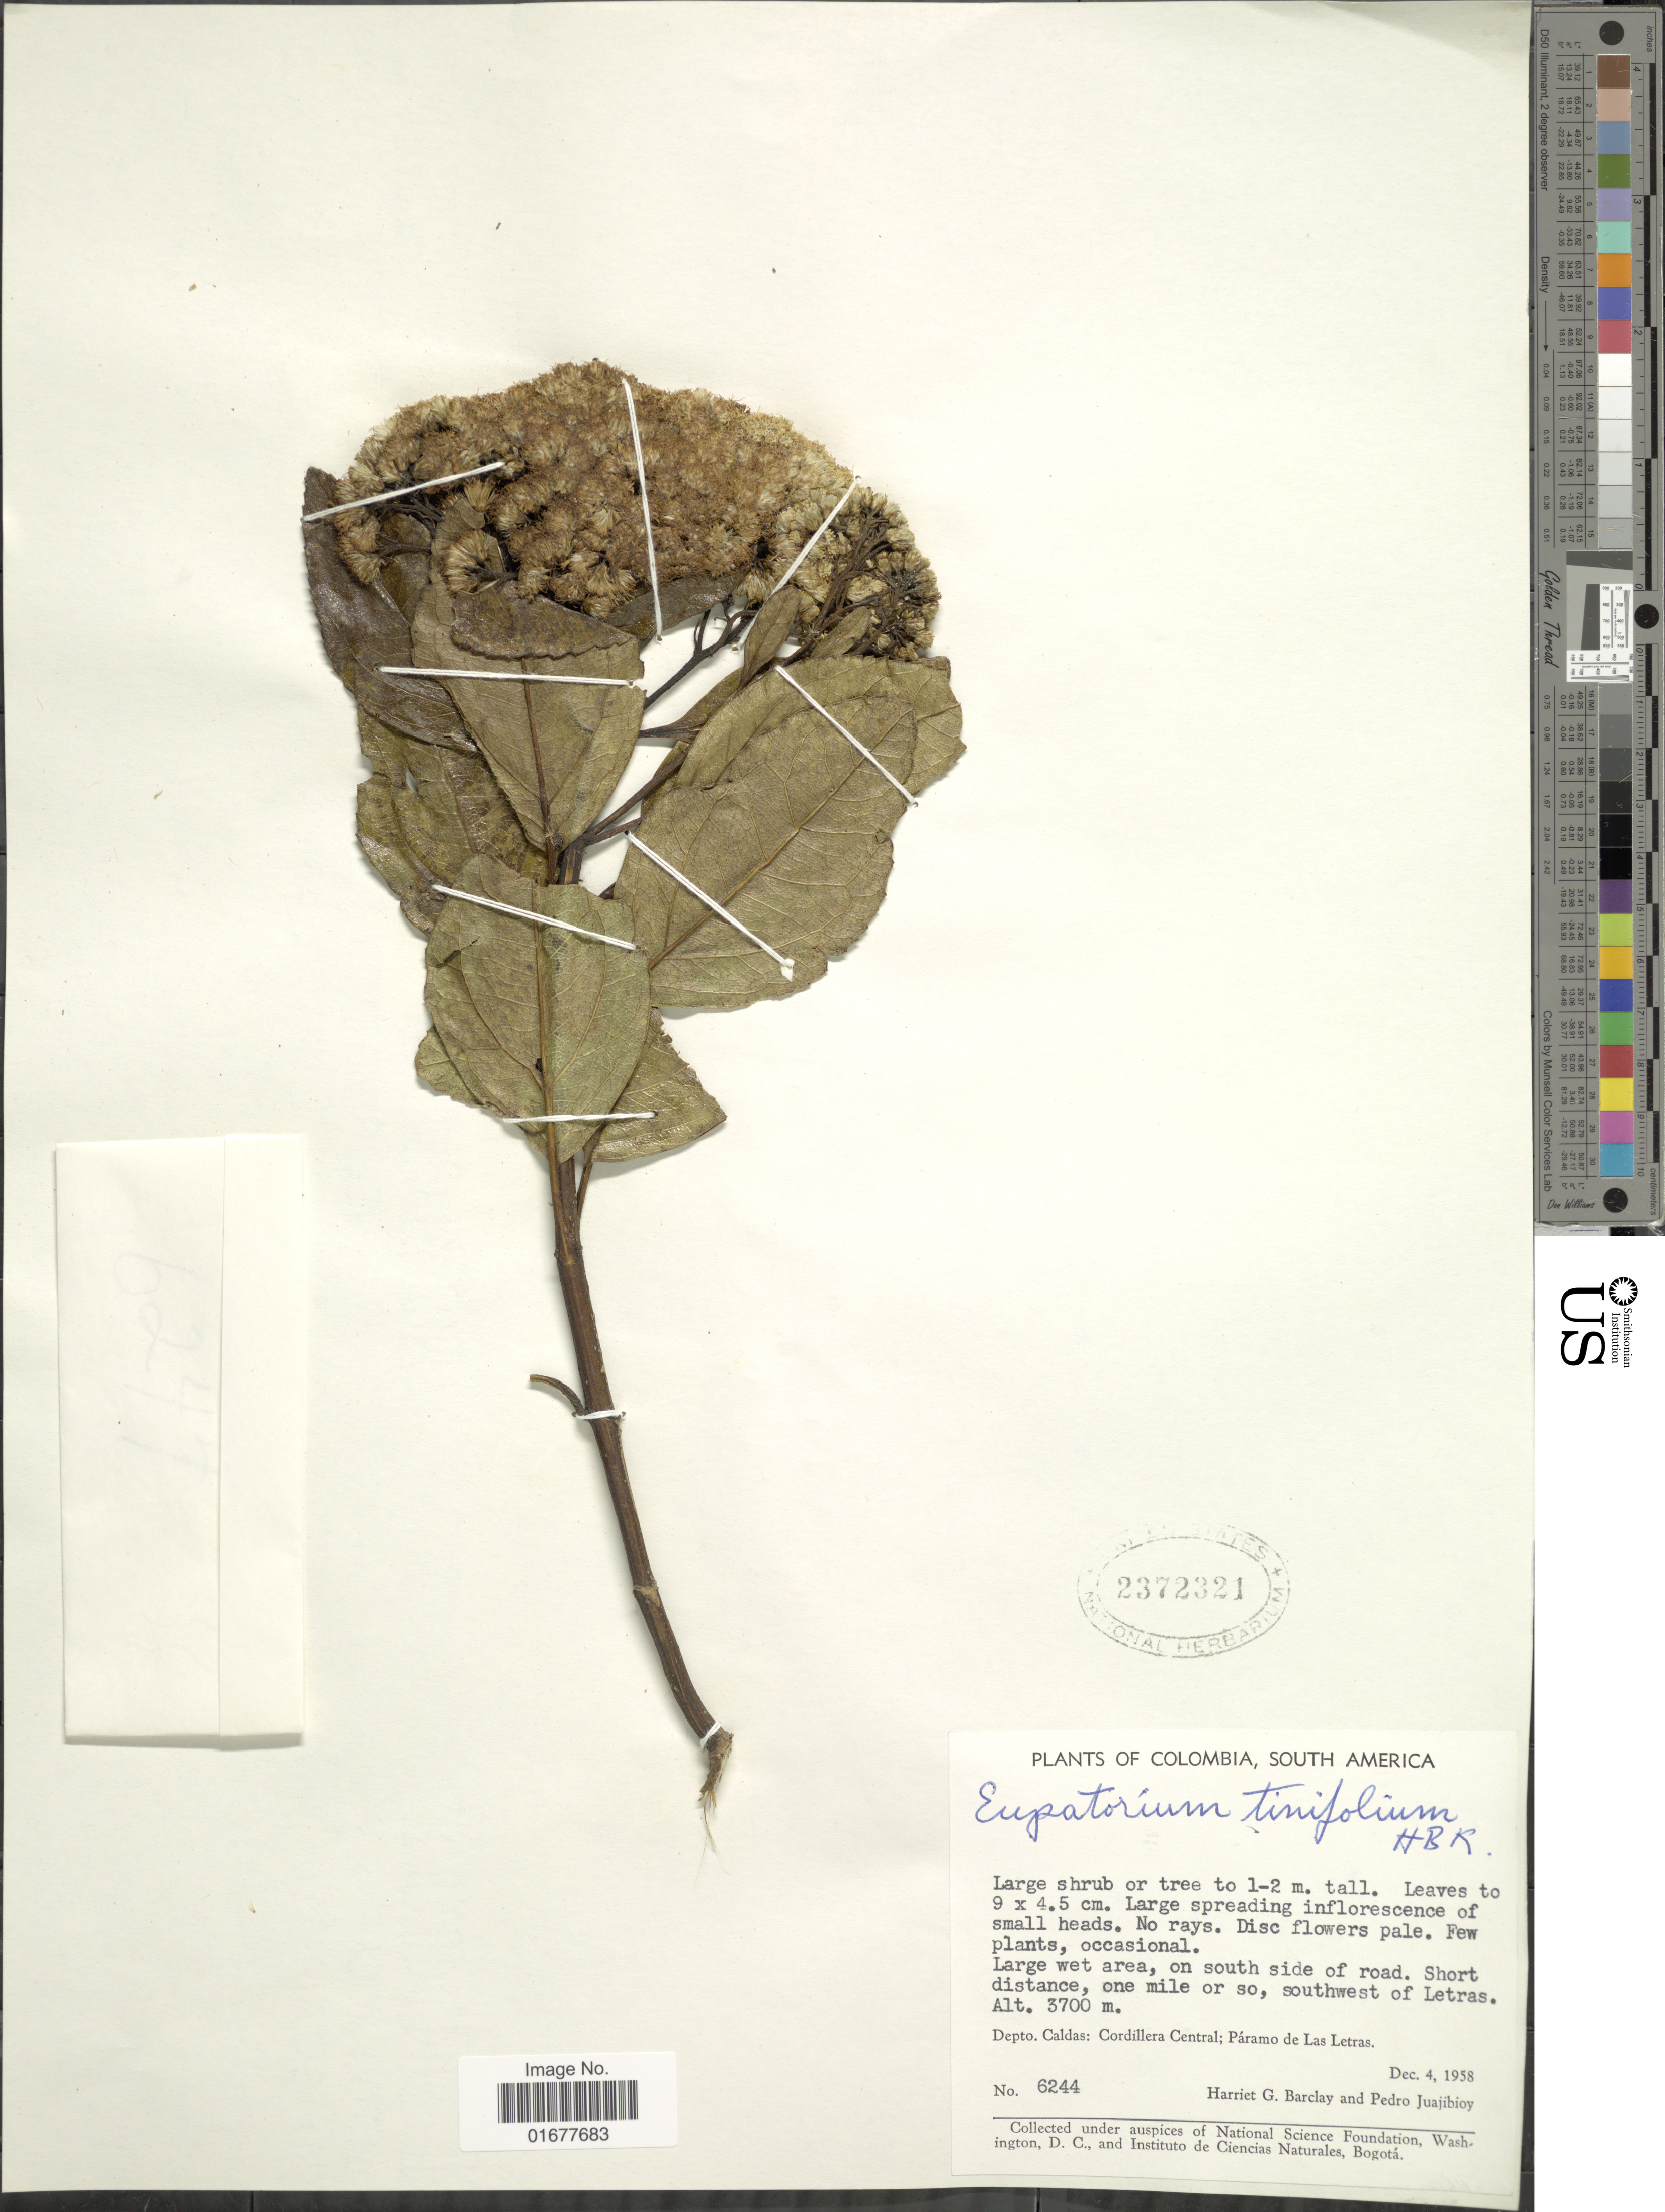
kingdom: Plantae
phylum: Tracheophyta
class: Magnoliopsida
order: Asterales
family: Asteraceae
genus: Ageratina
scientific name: Ageratina tinifolia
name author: (Kunth) R.M. King & H. Rob.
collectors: H. G. Barclay & P. Juajibioy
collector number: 6244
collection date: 1958-12-04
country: Colombia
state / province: Caldas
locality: Cordillera Central; Paramo de Las Letras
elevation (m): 3700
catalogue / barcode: US 2372321